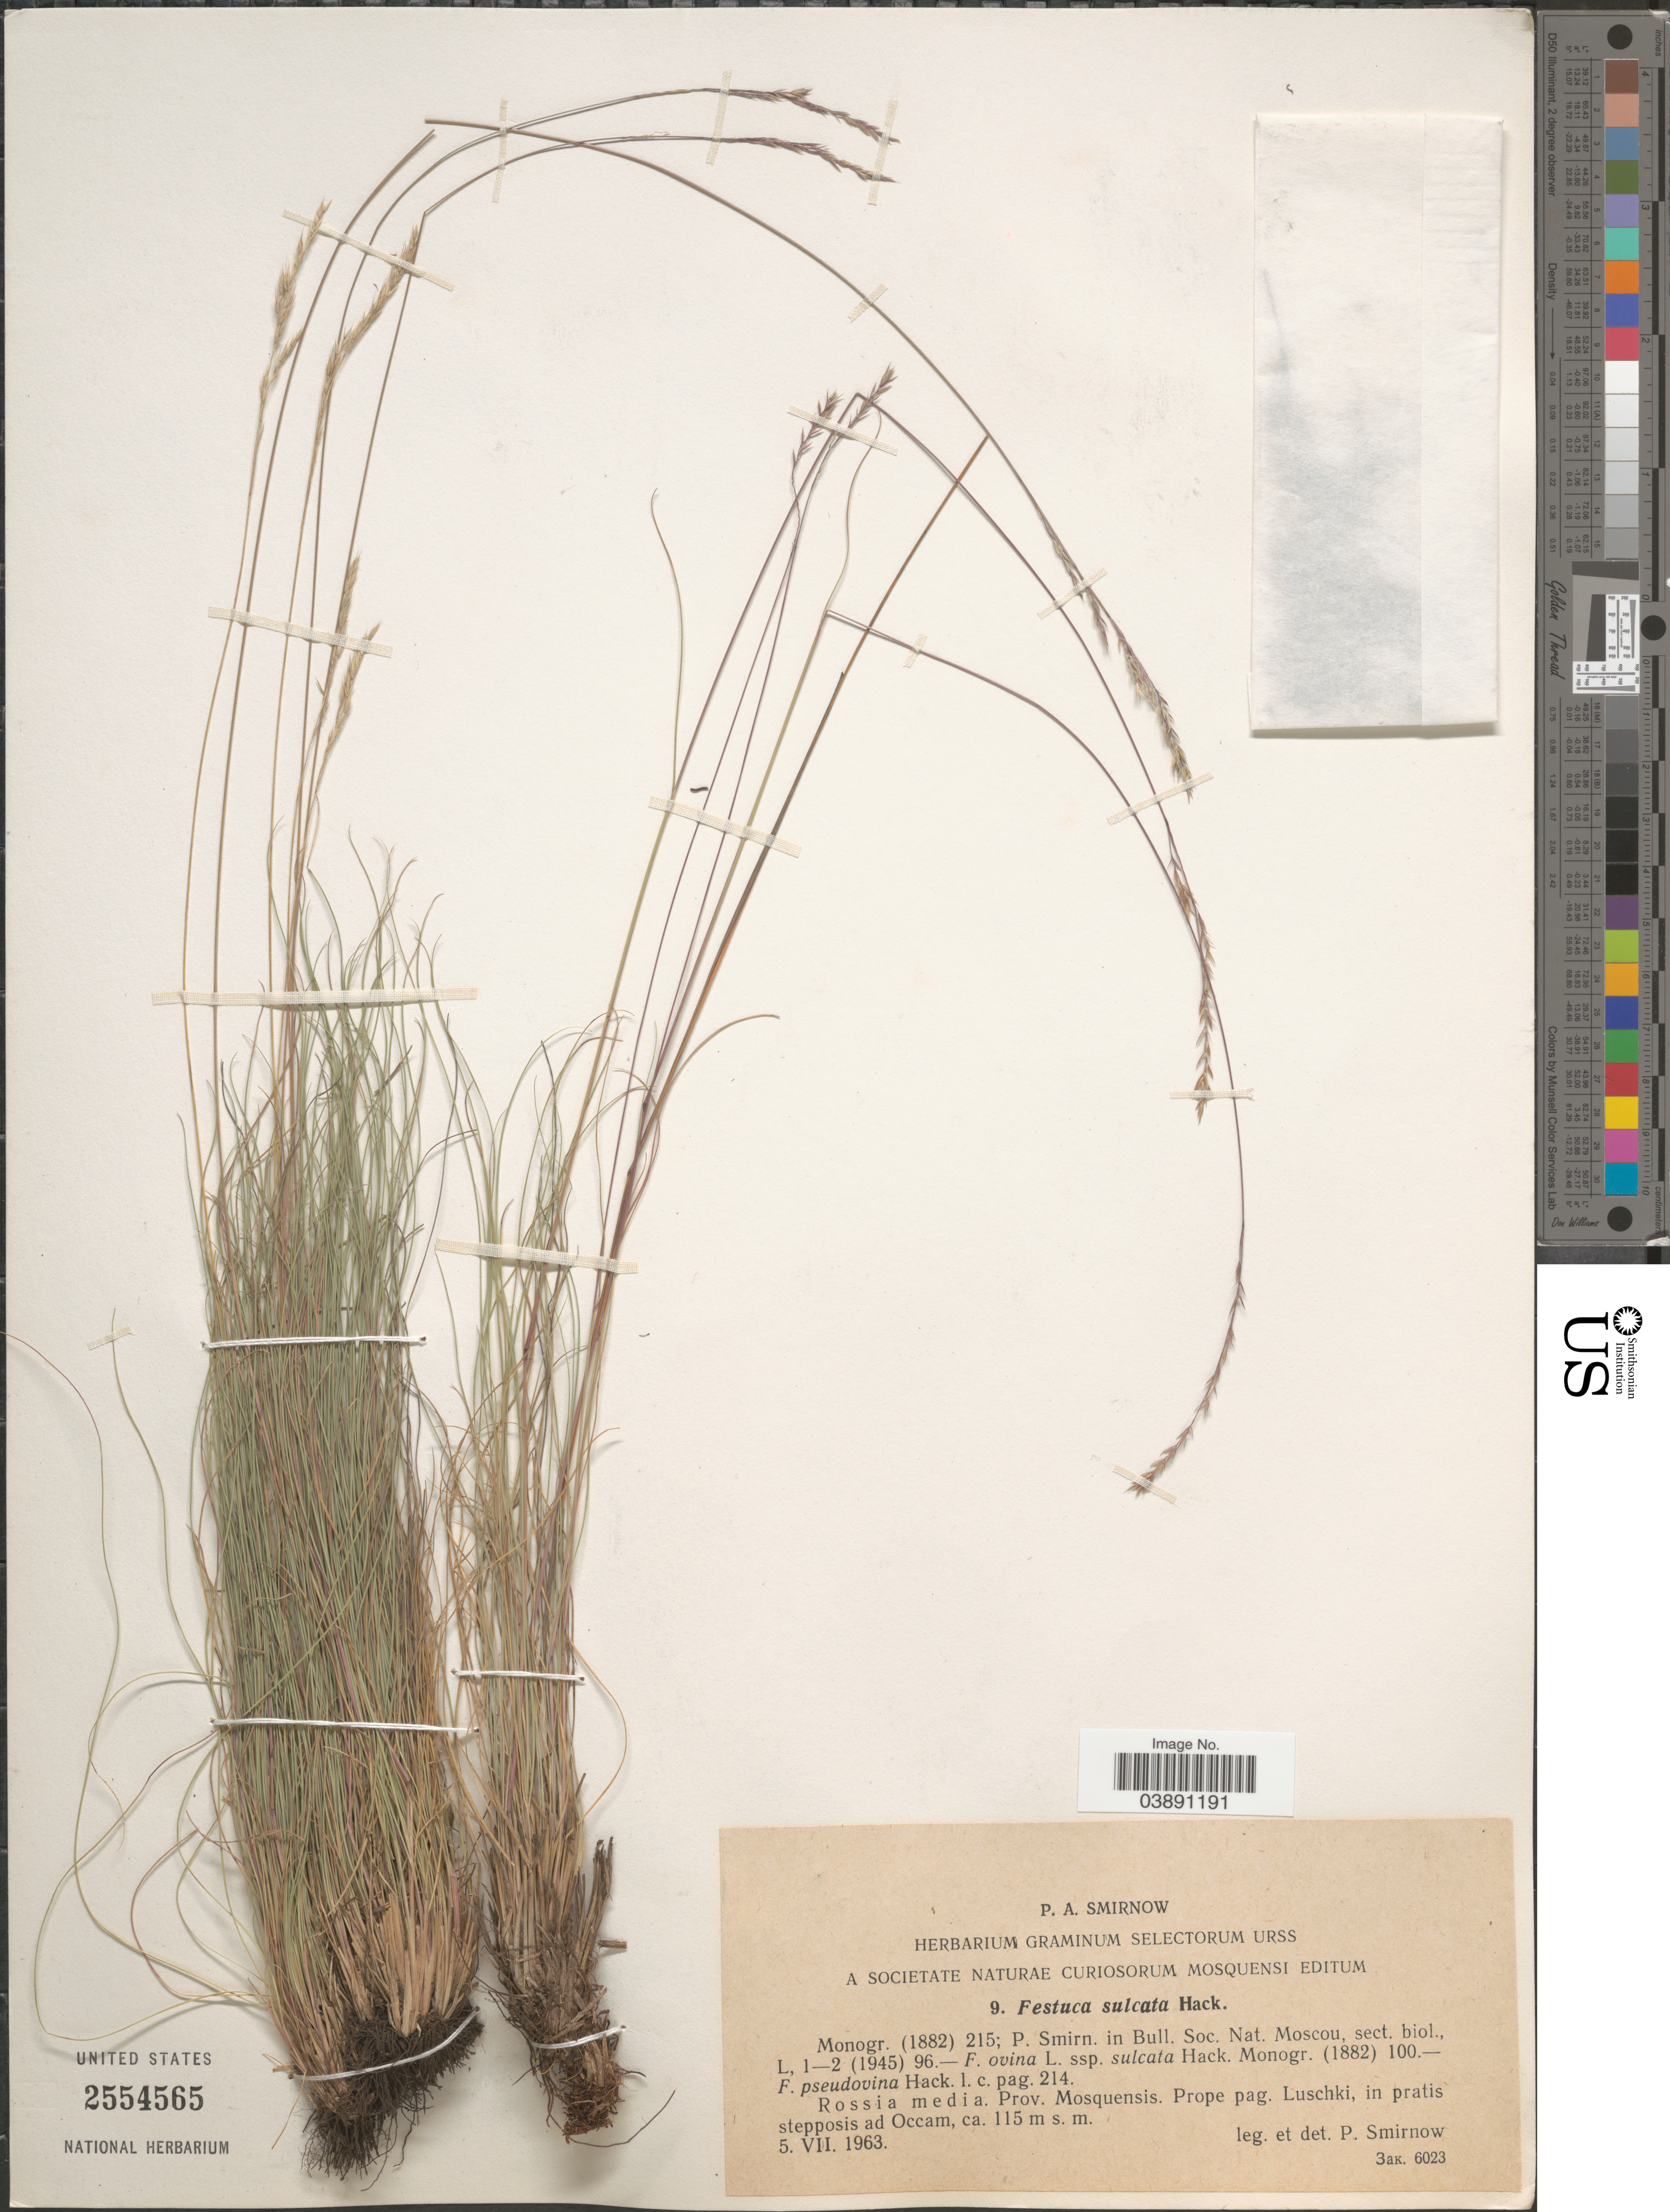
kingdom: Plantae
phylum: Tracheophyta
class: Liliopsida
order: Poales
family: Poaceae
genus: Festuca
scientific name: Festuca rupicola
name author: Heuff.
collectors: P. Smirnow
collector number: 9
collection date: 1963-07-05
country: Russian Federation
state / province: Moscow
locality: Rossia media. Prov. Mosquensis. Prope pag. Luschki, in pratis stepposis ad Occam.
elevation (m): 115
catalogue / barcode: US 2554565